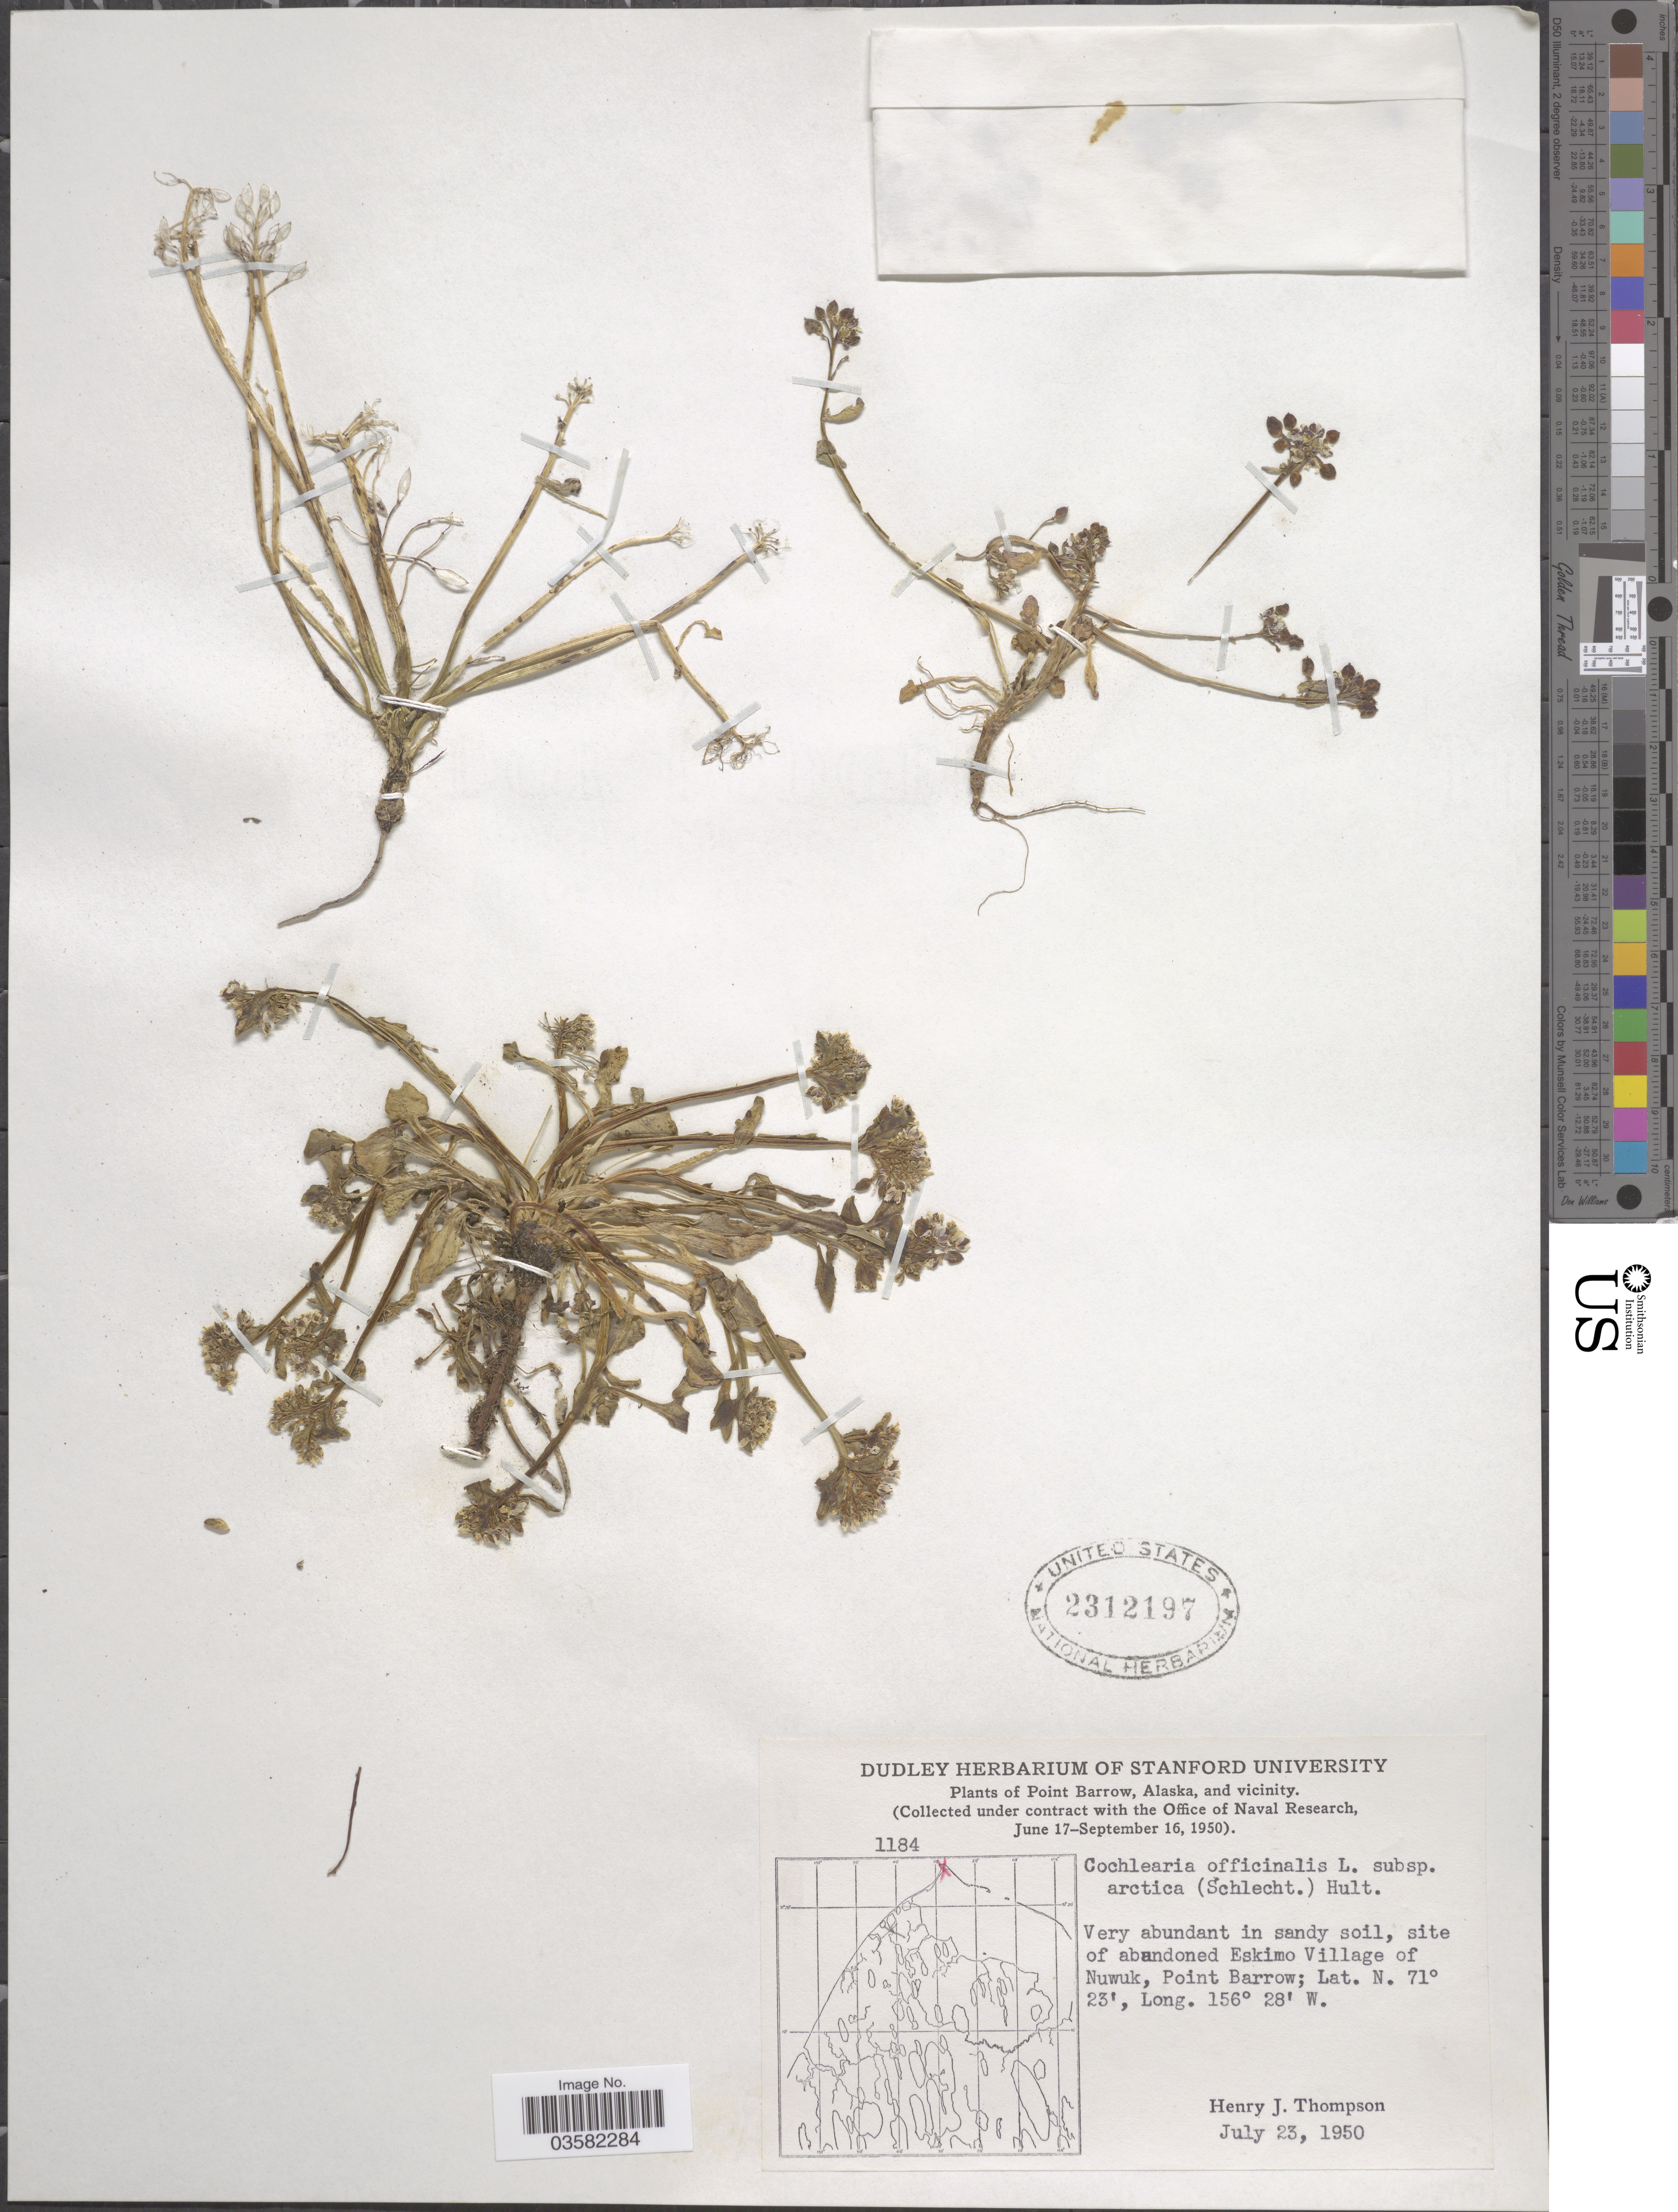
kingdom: Plantae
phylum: Tracheophyta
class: Magnoliopsida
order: Brassicales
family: Brassicaceae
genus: Cochlearia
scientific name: Cochlearia officinalis subsp. arctica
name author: (Schltdl. ex DC.) Hultén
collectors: H. J. Thompson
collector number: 1184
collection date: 1950-07-23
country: United States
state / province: Alaska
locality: Point Barrow, Alaska, and vicinity. Site of abandoned Eskimo Village of Nuwuk, Point Barrow.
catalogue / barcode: US 2312197